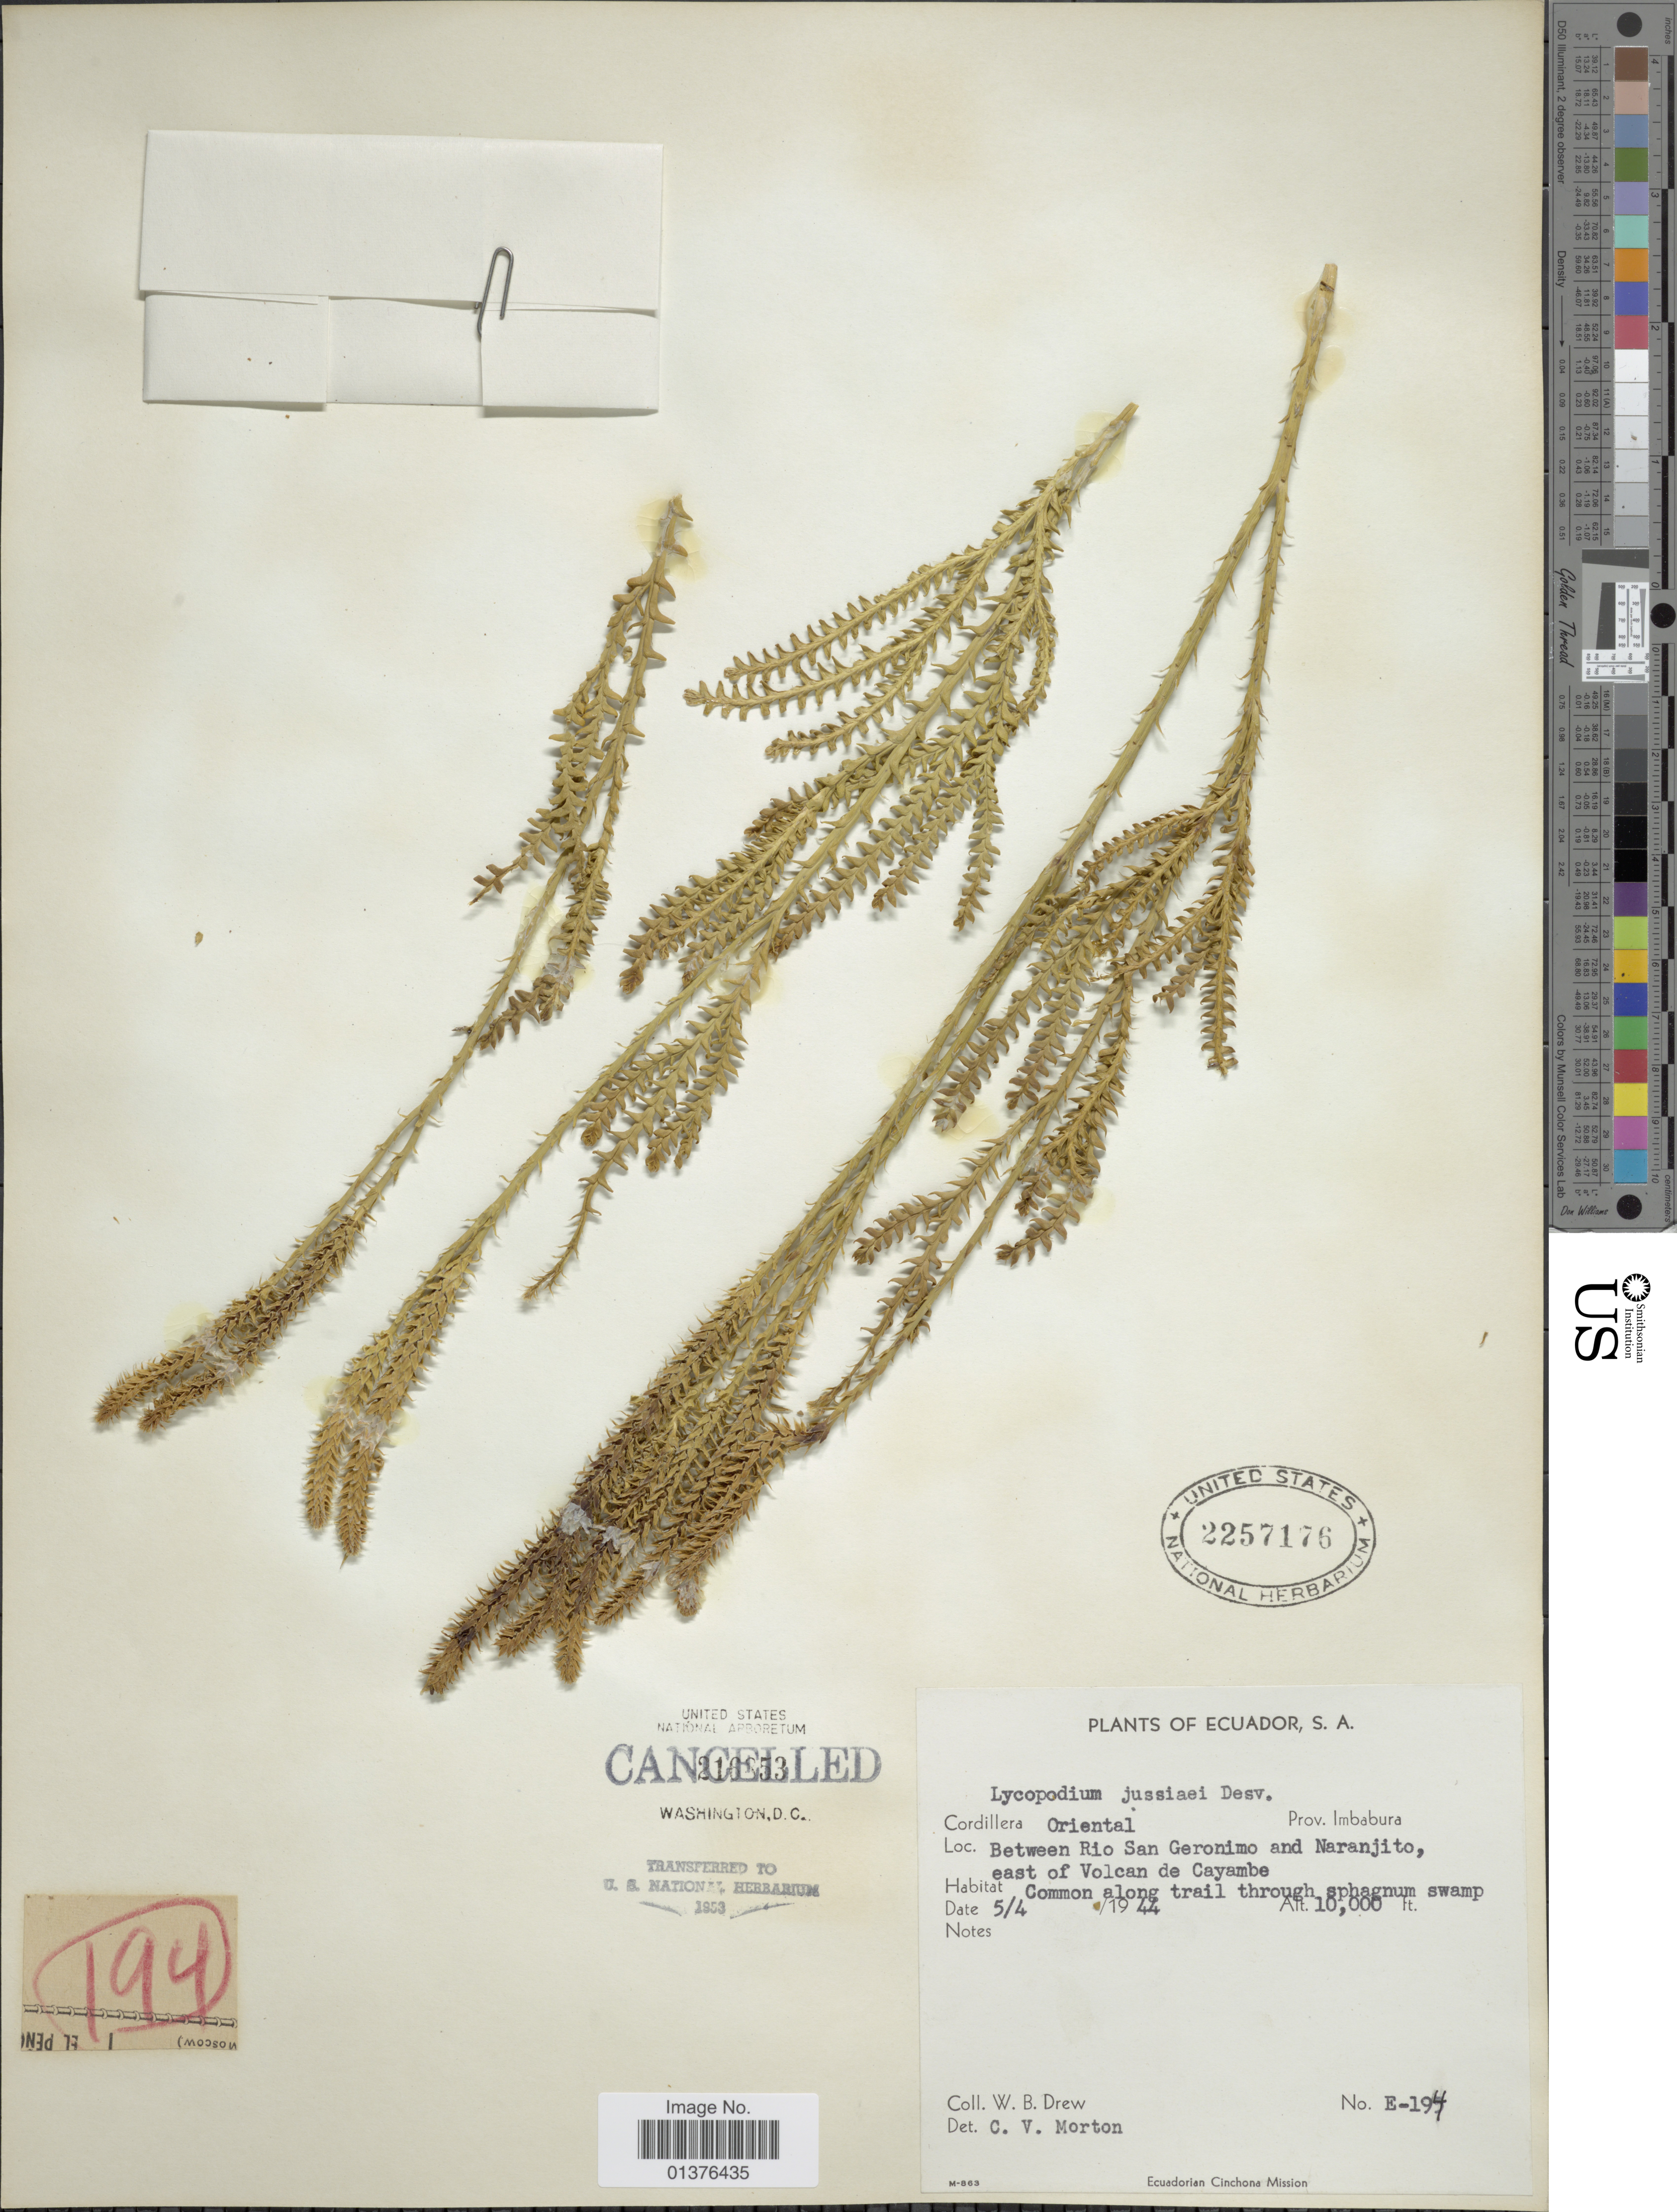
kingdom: Plantae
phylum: Tracheophyta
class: Lycopodiopsida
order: Lycopodiales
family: Lycopodiaceae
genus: Diphasium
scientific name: Diphasium jussiaei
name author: (Desv.) C. Presl ex Rothm.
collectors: W. B. Drew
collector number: E-194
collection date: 1944-04-05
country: Ecuador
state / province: Imbabura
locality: Cordillera Oriental, Between Rio San Geronimo and Narajito, east of Volcan de Cayambe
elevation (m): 3048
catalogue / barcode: US 2257176